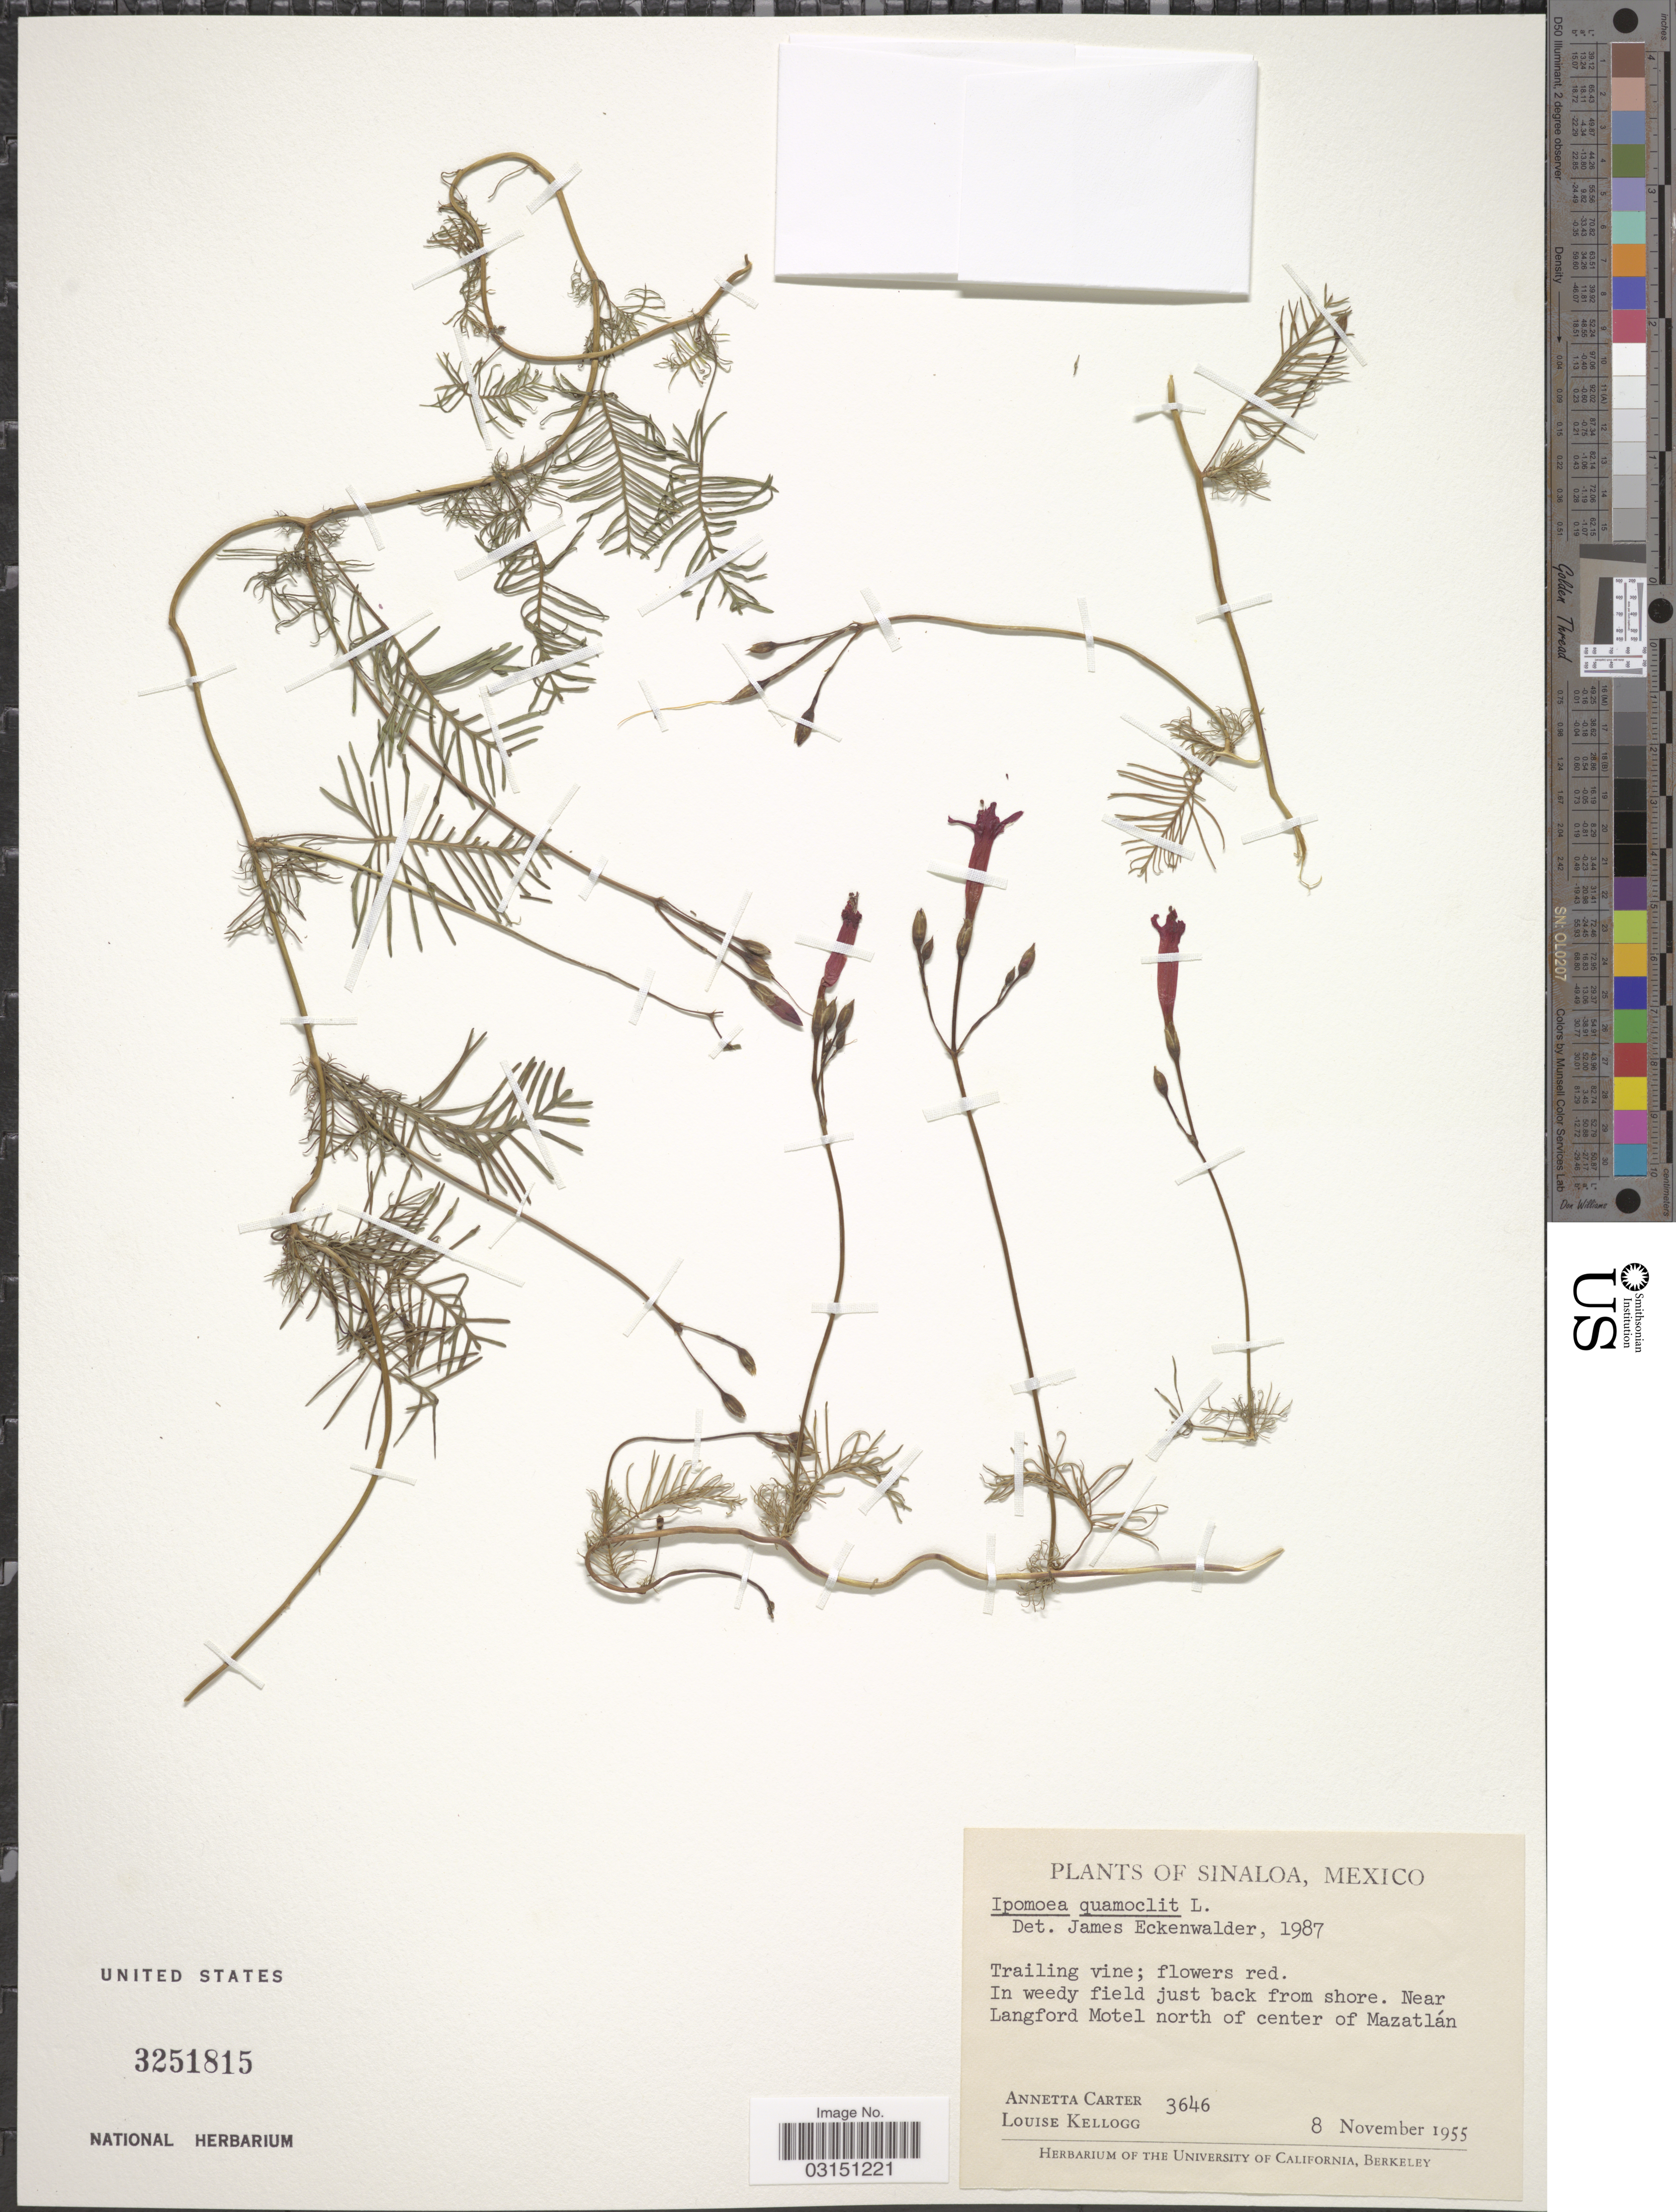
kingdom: Plantae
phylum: Tracheophyta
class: Magnoliopsida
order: Solanales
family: Convolvulaceae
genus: Ipomoea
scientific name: Ipomoea quamoclit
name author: L.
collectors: A. Carter & L. Kellogg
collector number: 3646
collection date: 1955-11-08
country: Mexico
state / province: Sinaloa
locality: In weedy field just back from shore. Near Langford Motel north of center of Mazatlán.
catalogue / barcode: US 3251815